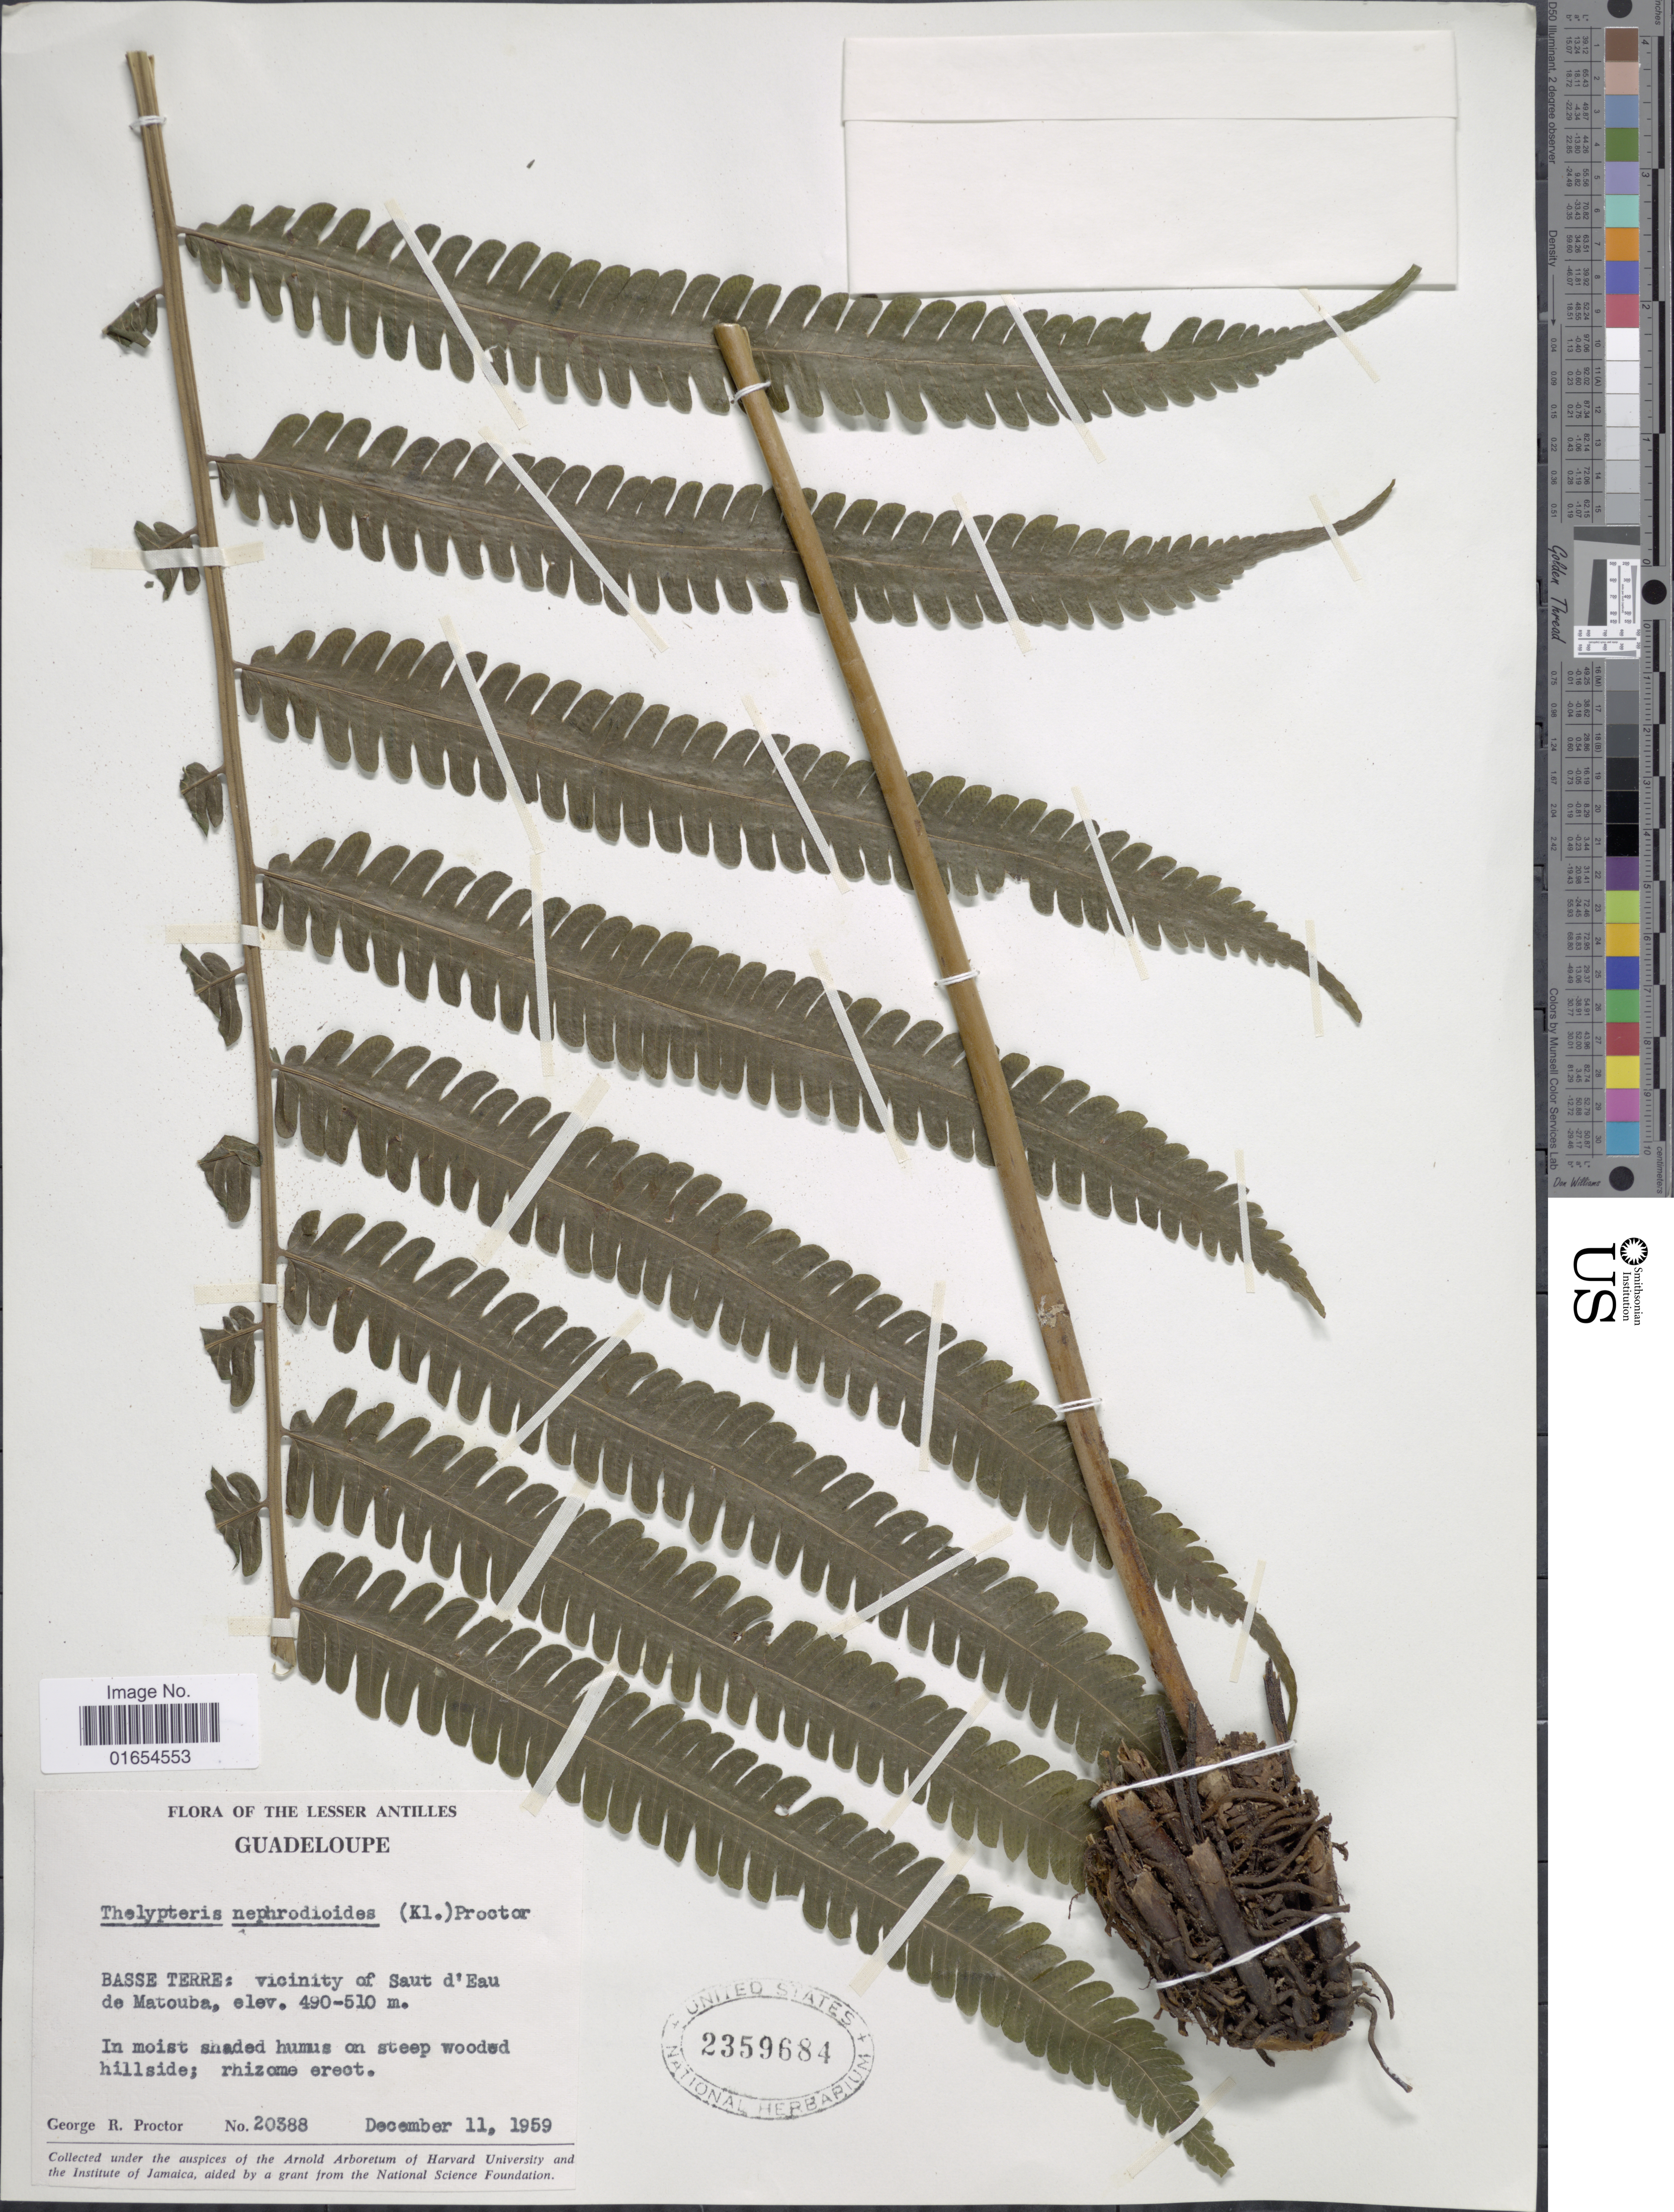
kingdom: Plantae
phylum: Tracheophyta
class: Polypodiopsida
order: Polypodiales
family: Thelypteridaceae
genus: Goniopteris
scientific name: Goniopteris nephrodioides (Klotzsch) comb. nov., ined 2015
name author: (Klotzsch)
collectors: G. Proctor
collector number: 20388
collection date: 1959-12-11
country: Guadeloupe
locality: The Lesser Antilles, Basse Terre: vicinity of Saut dÉau de Matouba. In moist shaded humu on steep wooded hillside; rhizome ereot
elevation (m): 490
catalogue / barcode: US 2359684